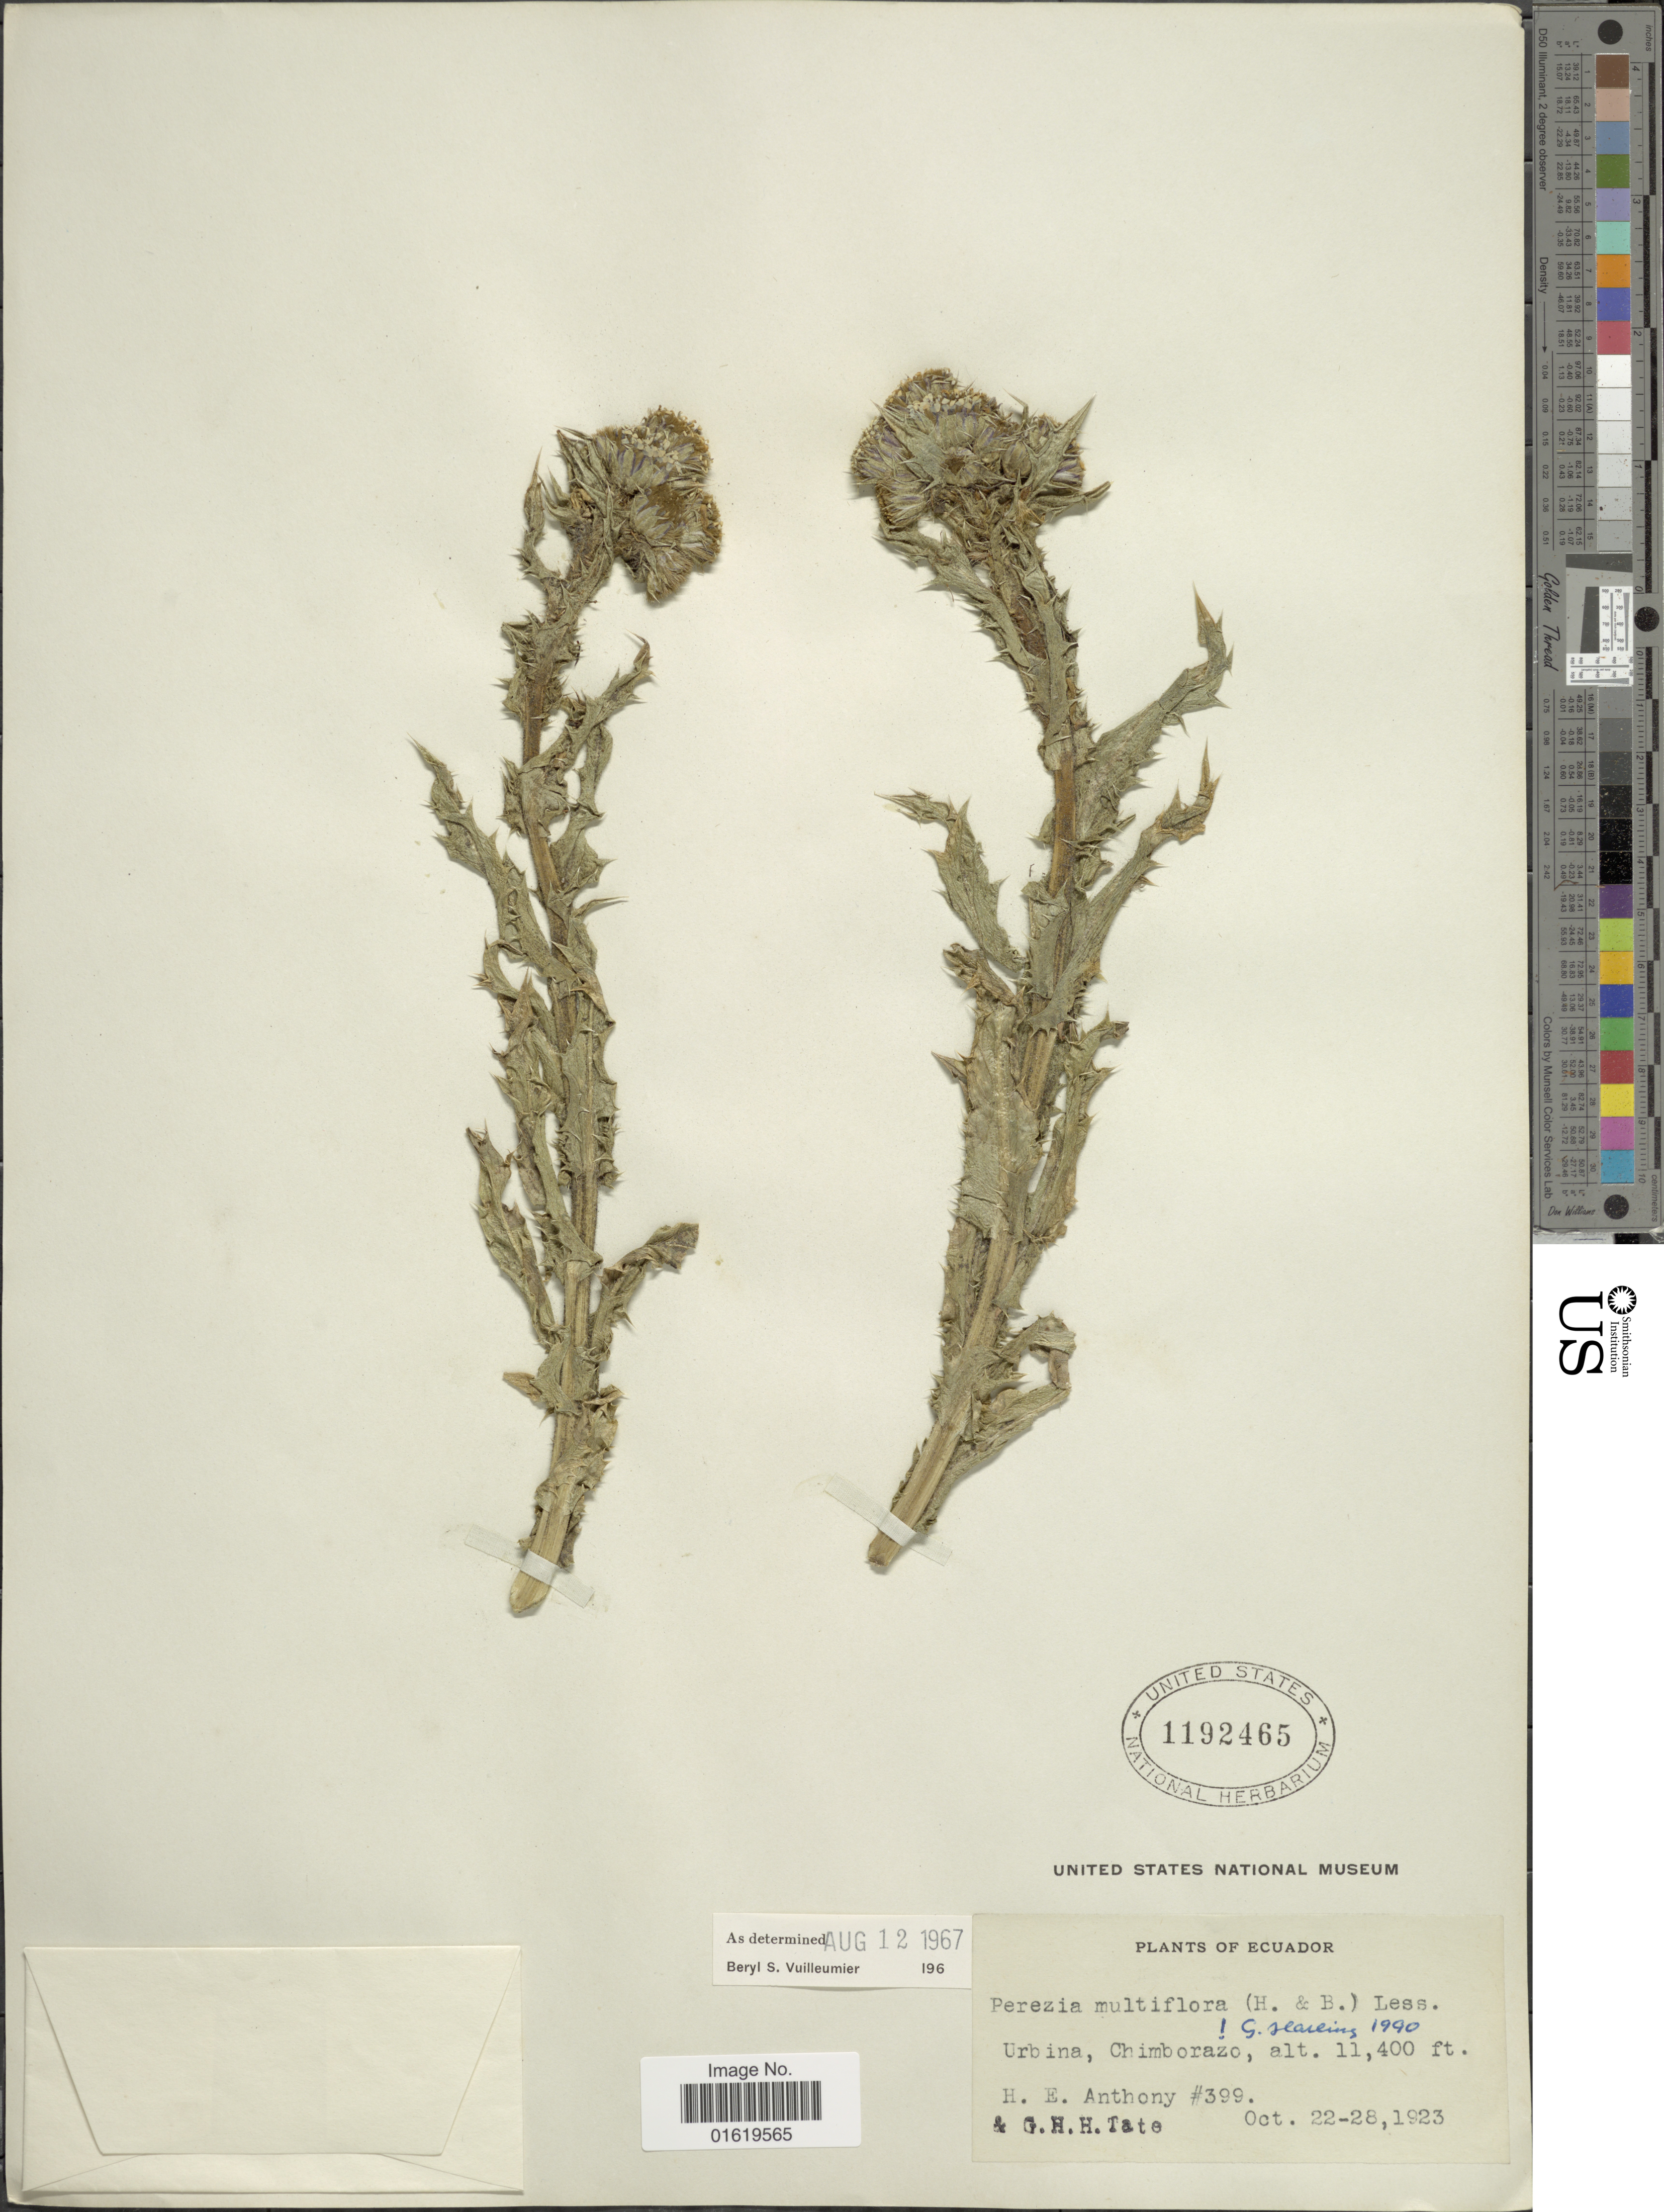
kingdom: Plantae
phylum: Tracheophyta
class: Magnoliopsida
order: Asterales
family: Asteraceae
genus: Perezia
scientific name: Perezia multiflora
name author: Less.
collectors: H. E. Anthony & G. H. H.Tate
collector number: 399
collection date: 1923-10-22/1923-10-28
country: Ecuador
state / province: Chimborazo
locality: Urbina, Chimborazo.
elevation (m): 3475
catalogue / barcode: US 1192465